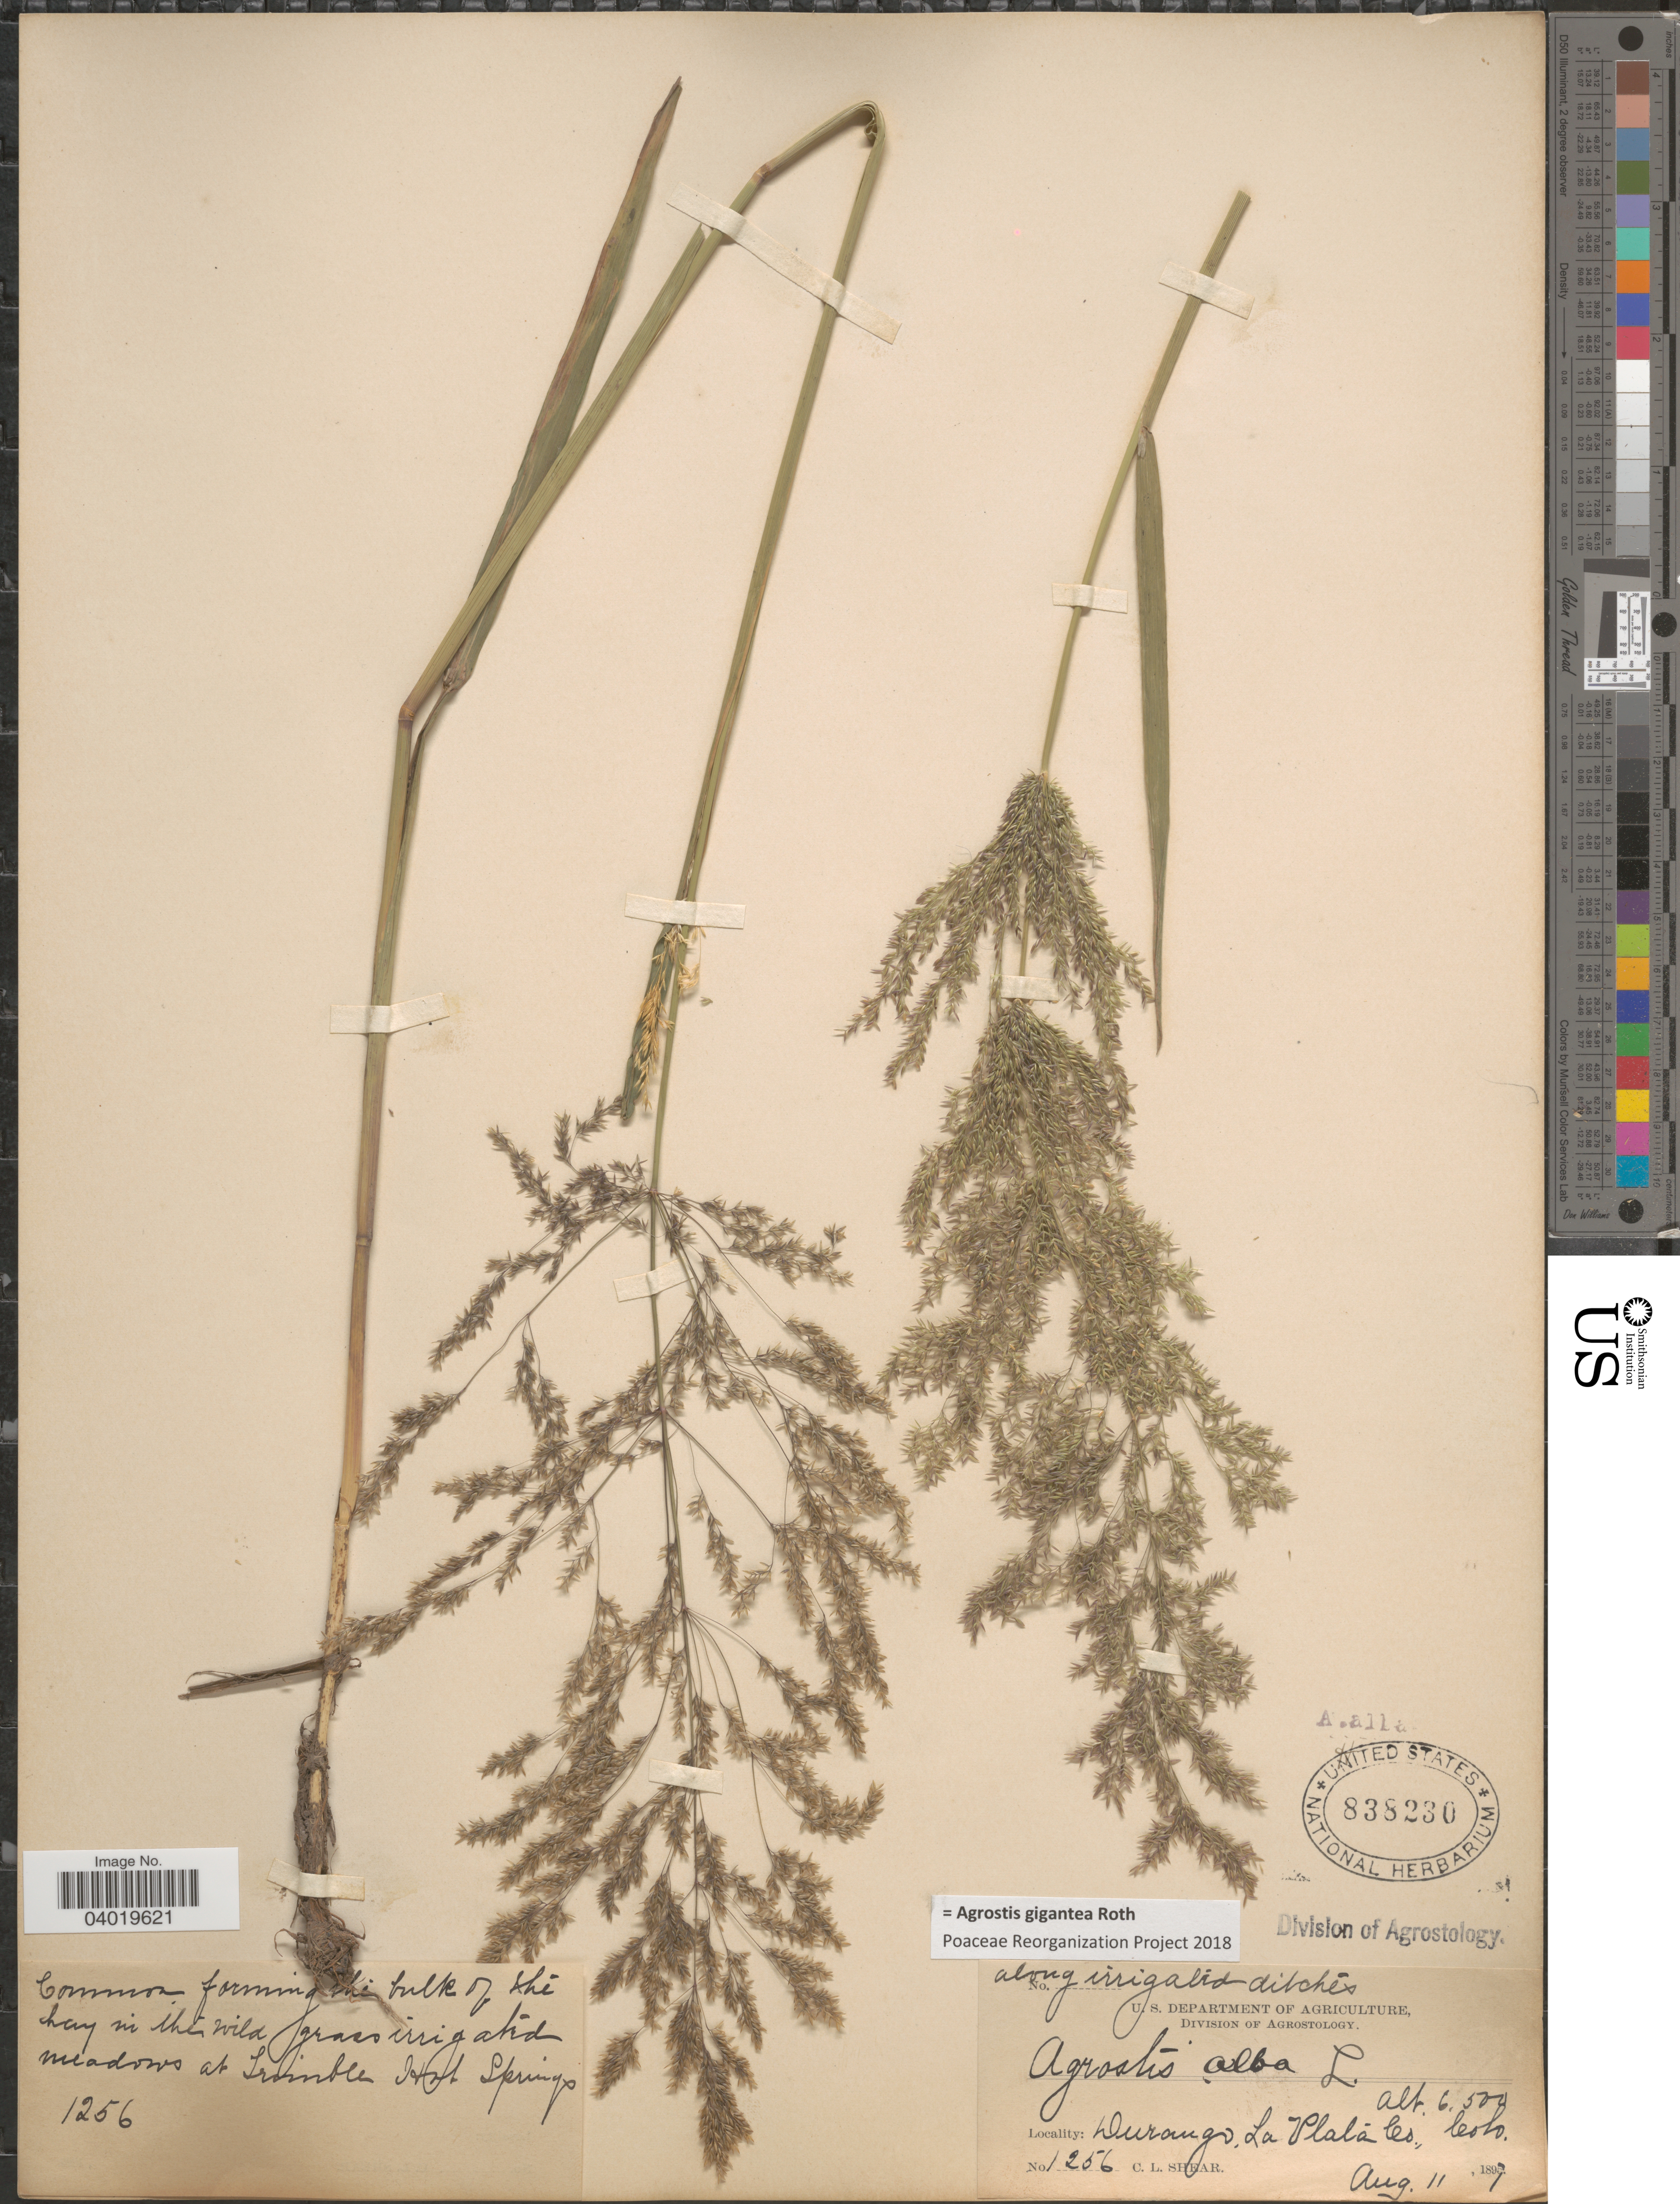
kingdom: Plantae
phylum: Tracheophyta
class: Liliopsida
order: Poales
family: Poaceae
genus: Agrostis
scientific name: Agrostis gigantea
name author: Roth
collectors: C. L. Shear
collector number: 1256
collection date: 1897-08-11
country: United States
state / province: Colorado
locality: At Trimble Hot Springs. Durango, La Plata Co.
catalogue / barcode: US 838230